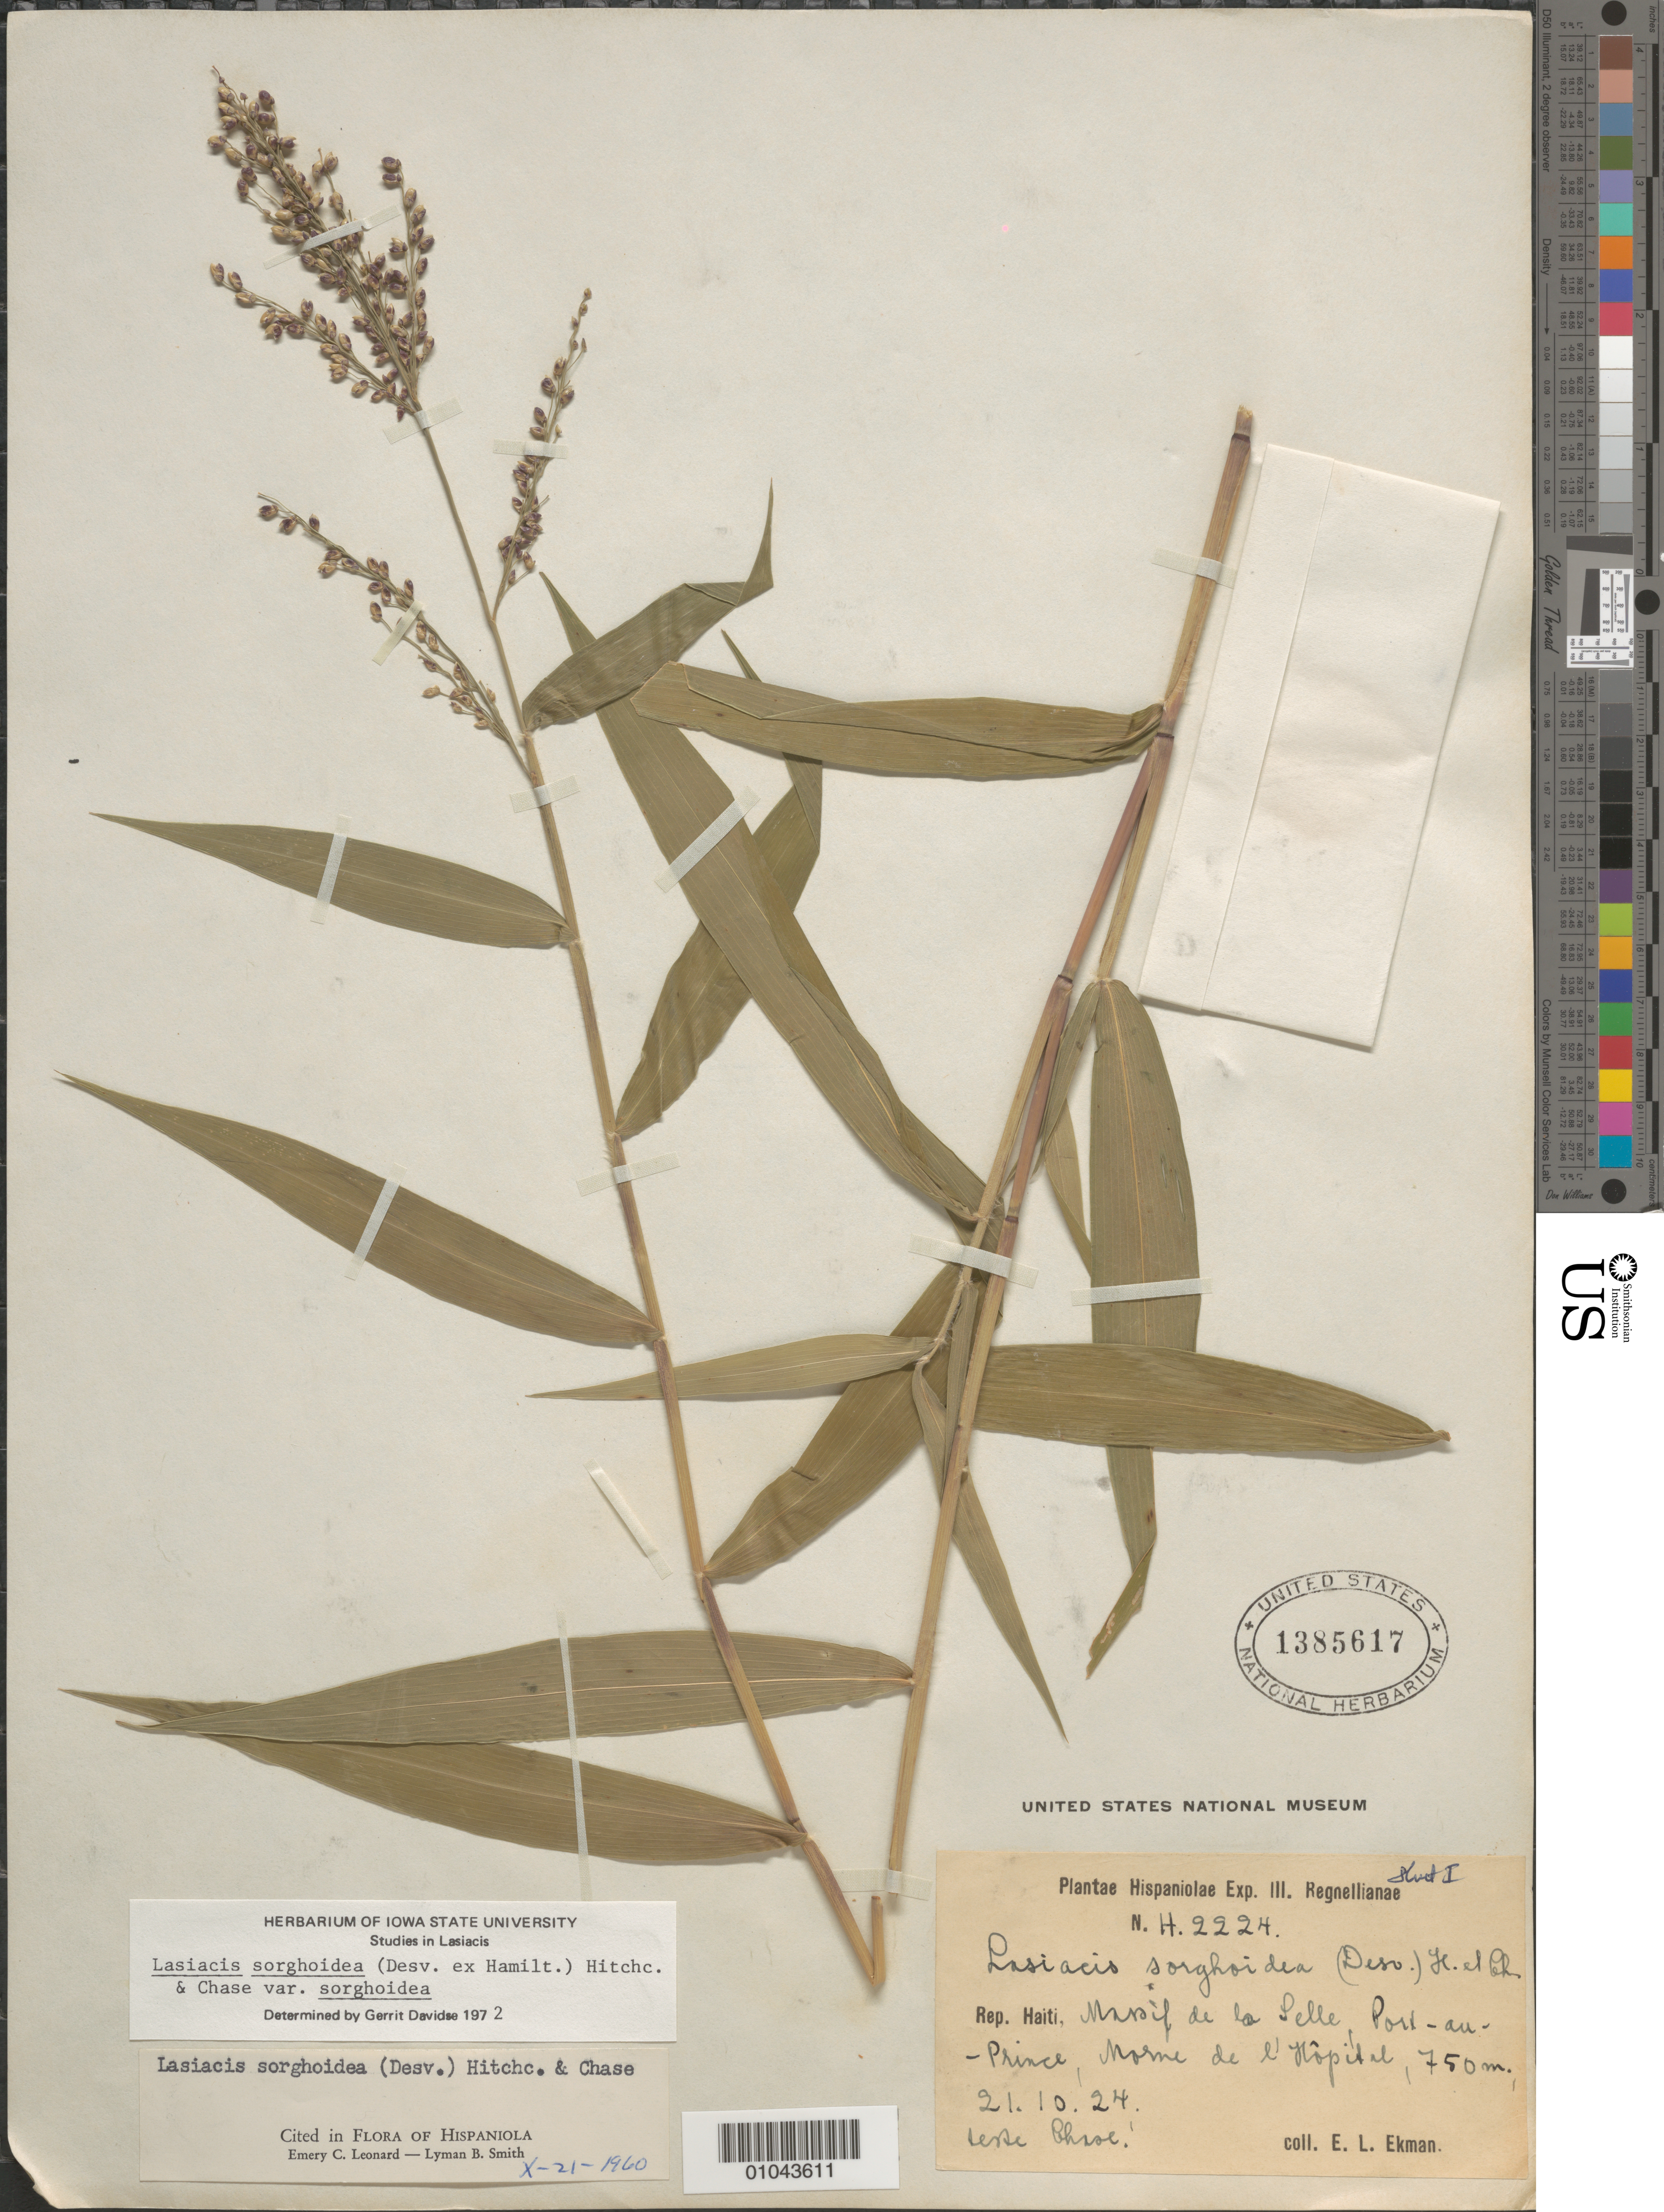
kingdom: Plantae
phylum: Tracheophyta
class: Liliopsida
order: Poales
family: Poaceae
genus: Lasiacis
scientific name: Lasiacis sorghoidea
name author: (Desv. ex Ham.) Hitchc. & Chase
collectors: E. L. Ekman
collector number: H 2224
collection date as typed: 21 Oct 1924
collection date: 1924-10-21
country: Haiti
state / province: Óuest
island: Hispaniola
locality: Massif de la Pelle, Port-au-Prince, Morne de l'Hopital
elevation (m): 750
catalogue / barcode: US 1385617